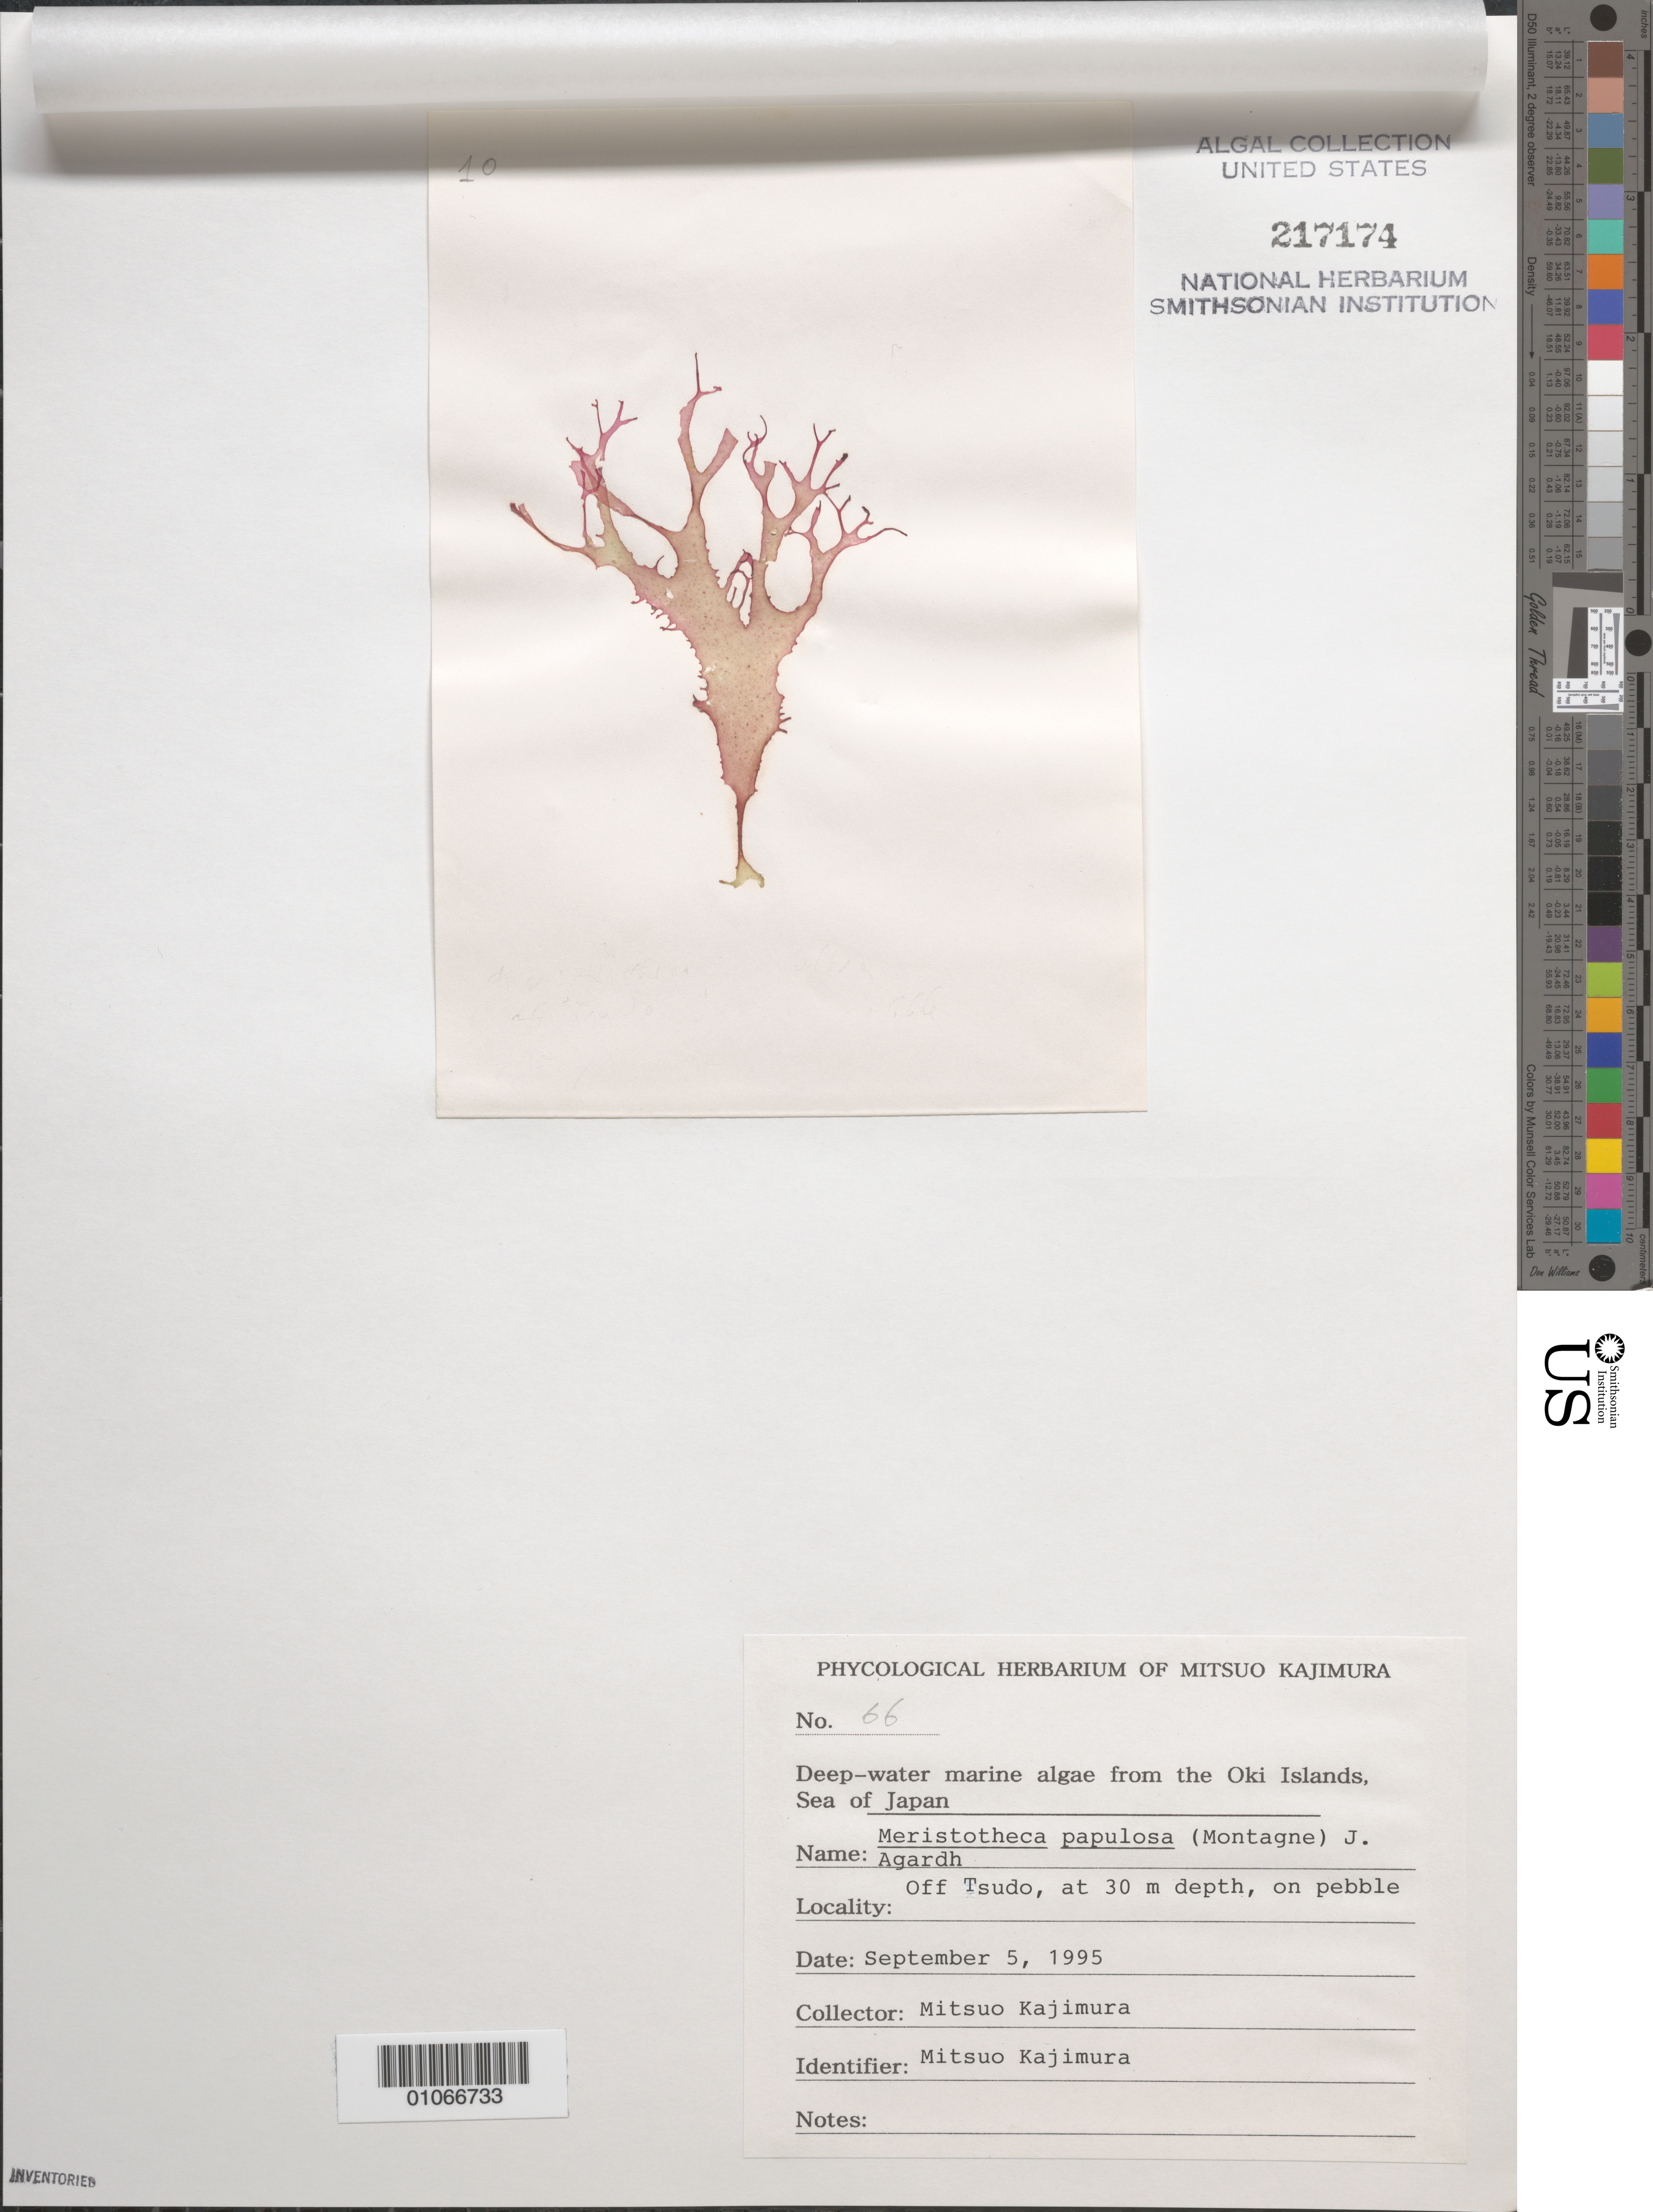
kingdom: Plantae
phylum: Rhodophyta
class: Florideophyceae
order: Gigartinales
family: Solieriaceae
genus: Meristotheca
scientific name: Meristotheca papulosa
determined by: Kajimura, Mitsuo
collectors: M. Kajimura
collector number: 66 & specimen 10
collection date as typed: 05 Sep 1995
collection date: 1995-09-05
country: Japan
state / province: Simane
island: Oki Is.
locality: Off Tsudo [village], Sea of Japan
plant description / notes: Phycologial Herbarium of Mitsuo Kajimura, Deep-water marine algae from the Oki Islands, Sea of Japan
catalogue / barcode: US 217174